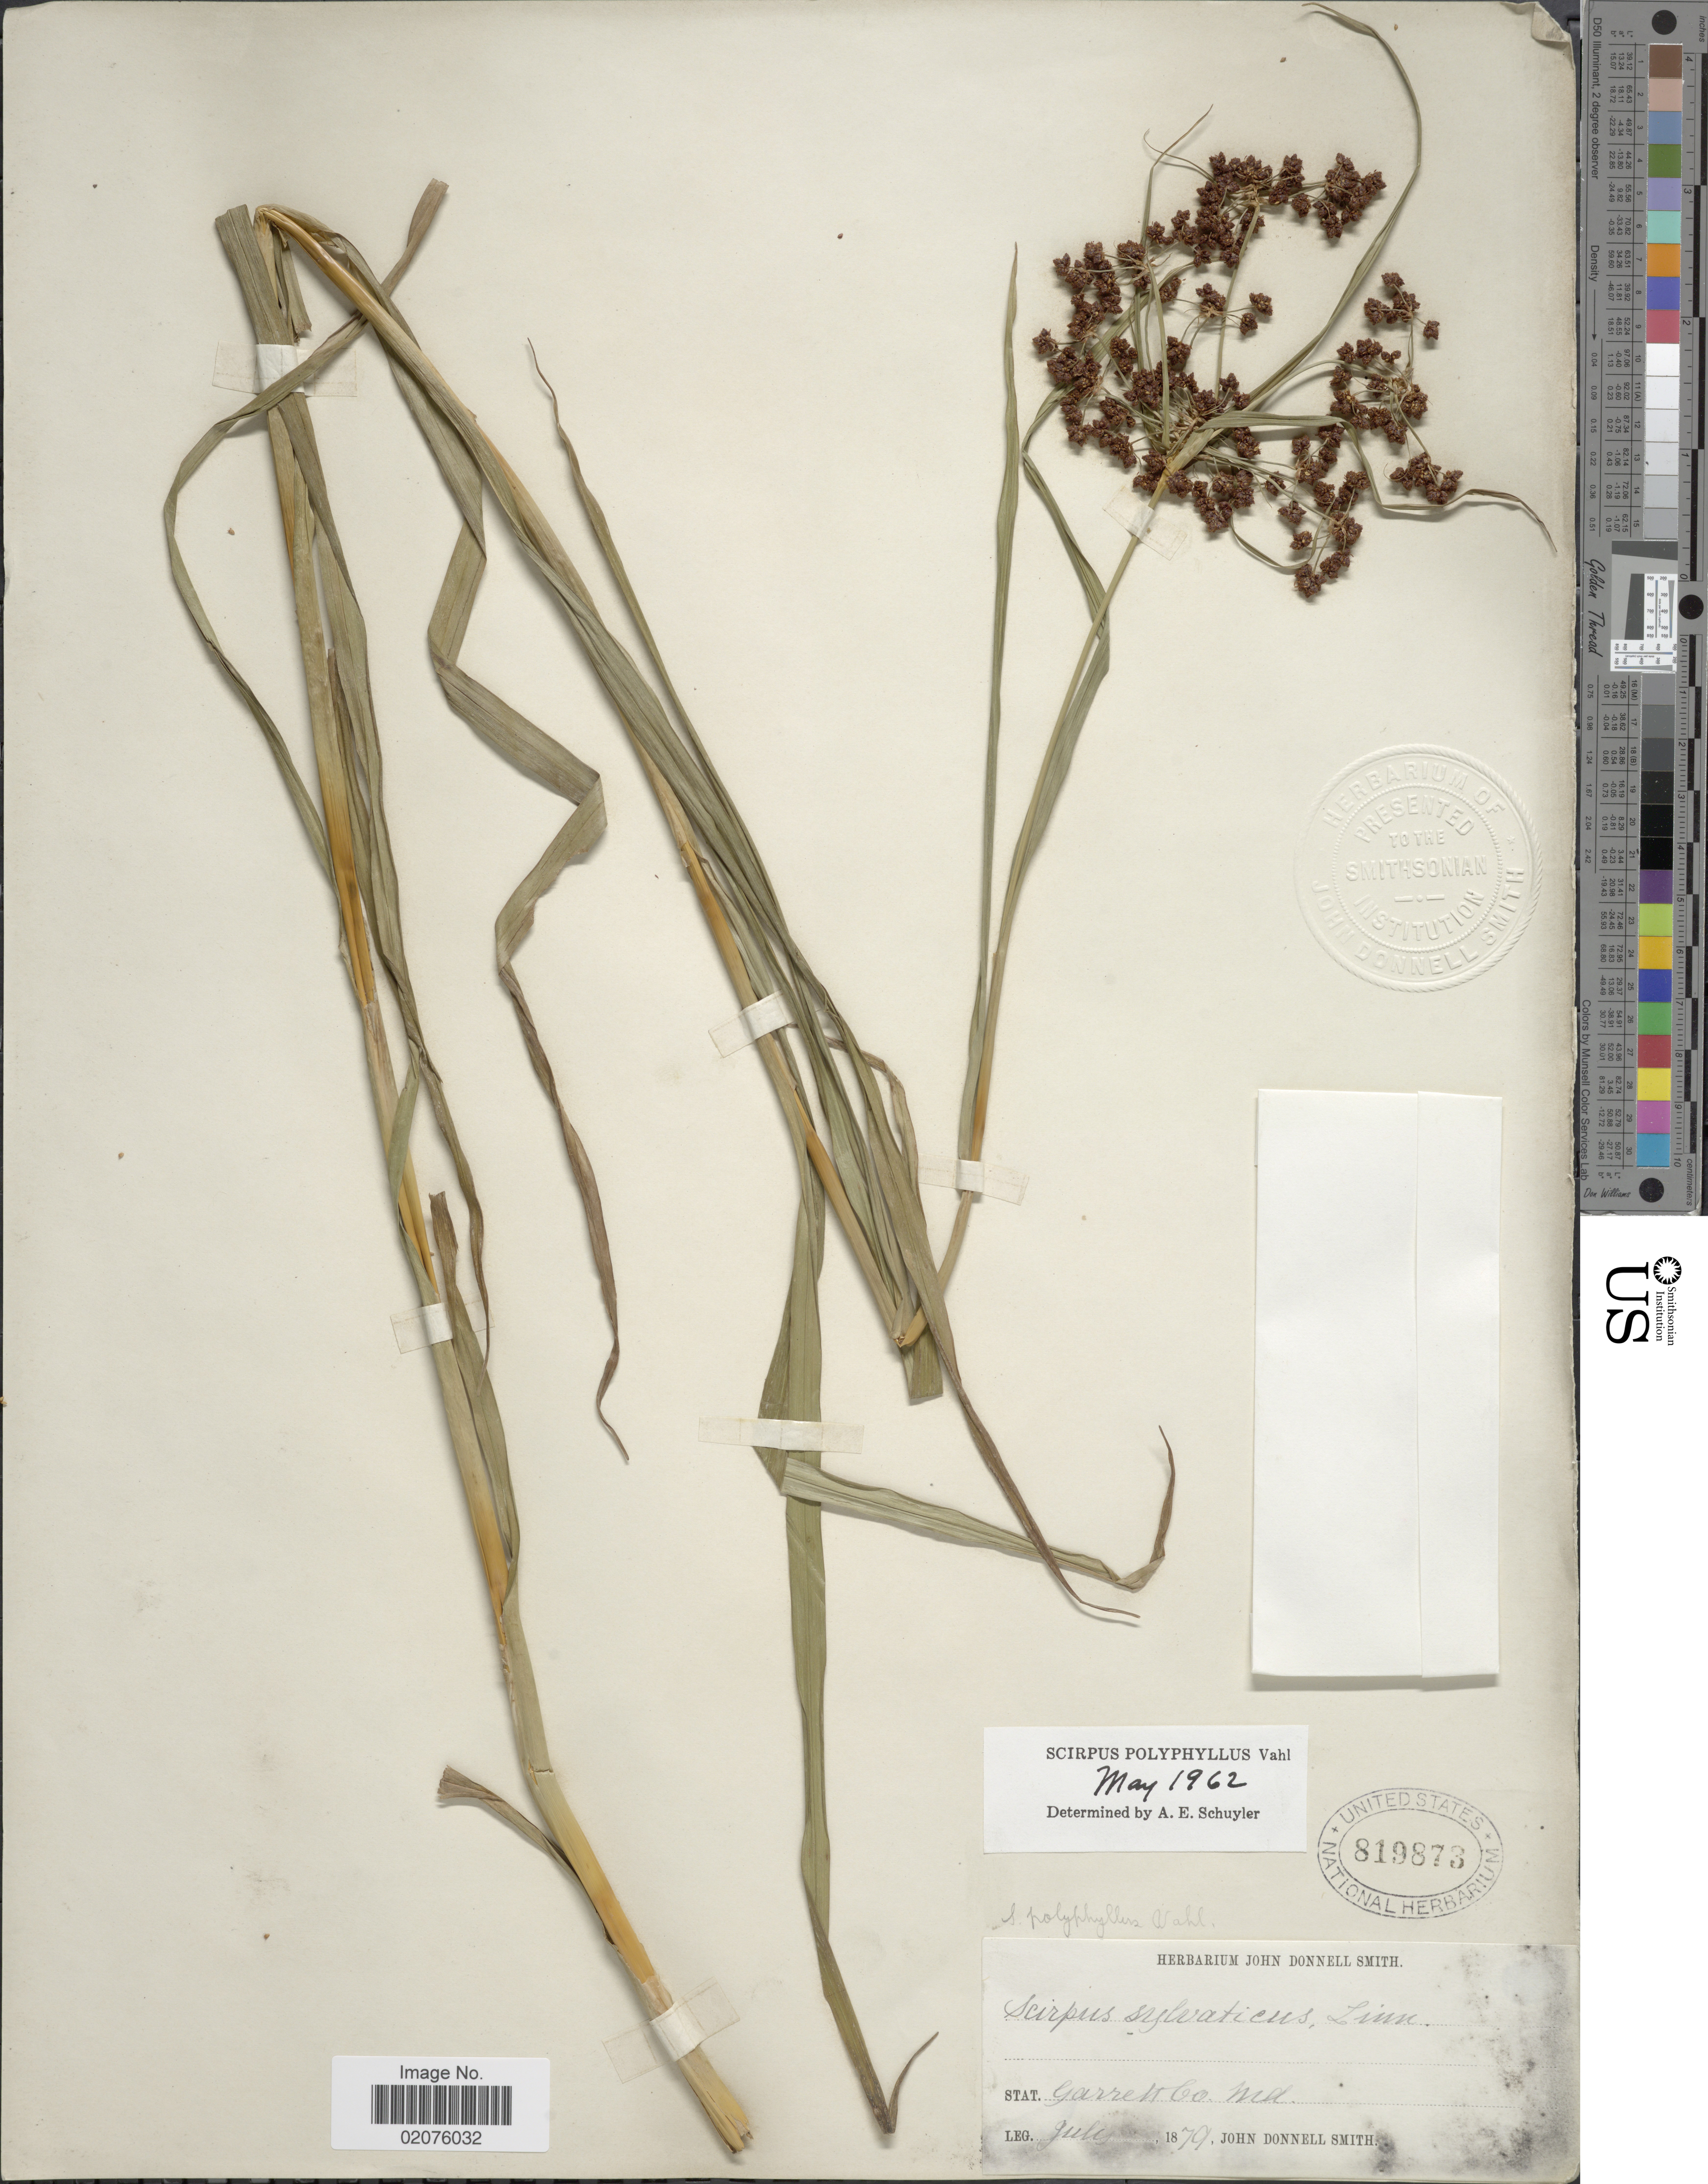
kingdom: Plantae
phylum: Tracheophyta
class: Liliopsida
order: Poales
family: Cyperaceae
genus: Scirpus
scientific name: Scirpus polyphyllus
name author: Vahl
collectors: J. Donnell Smith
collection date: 1879-07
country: United States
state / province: Maryland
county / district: Garrett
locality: Garrett Co.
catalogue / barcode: US 819873